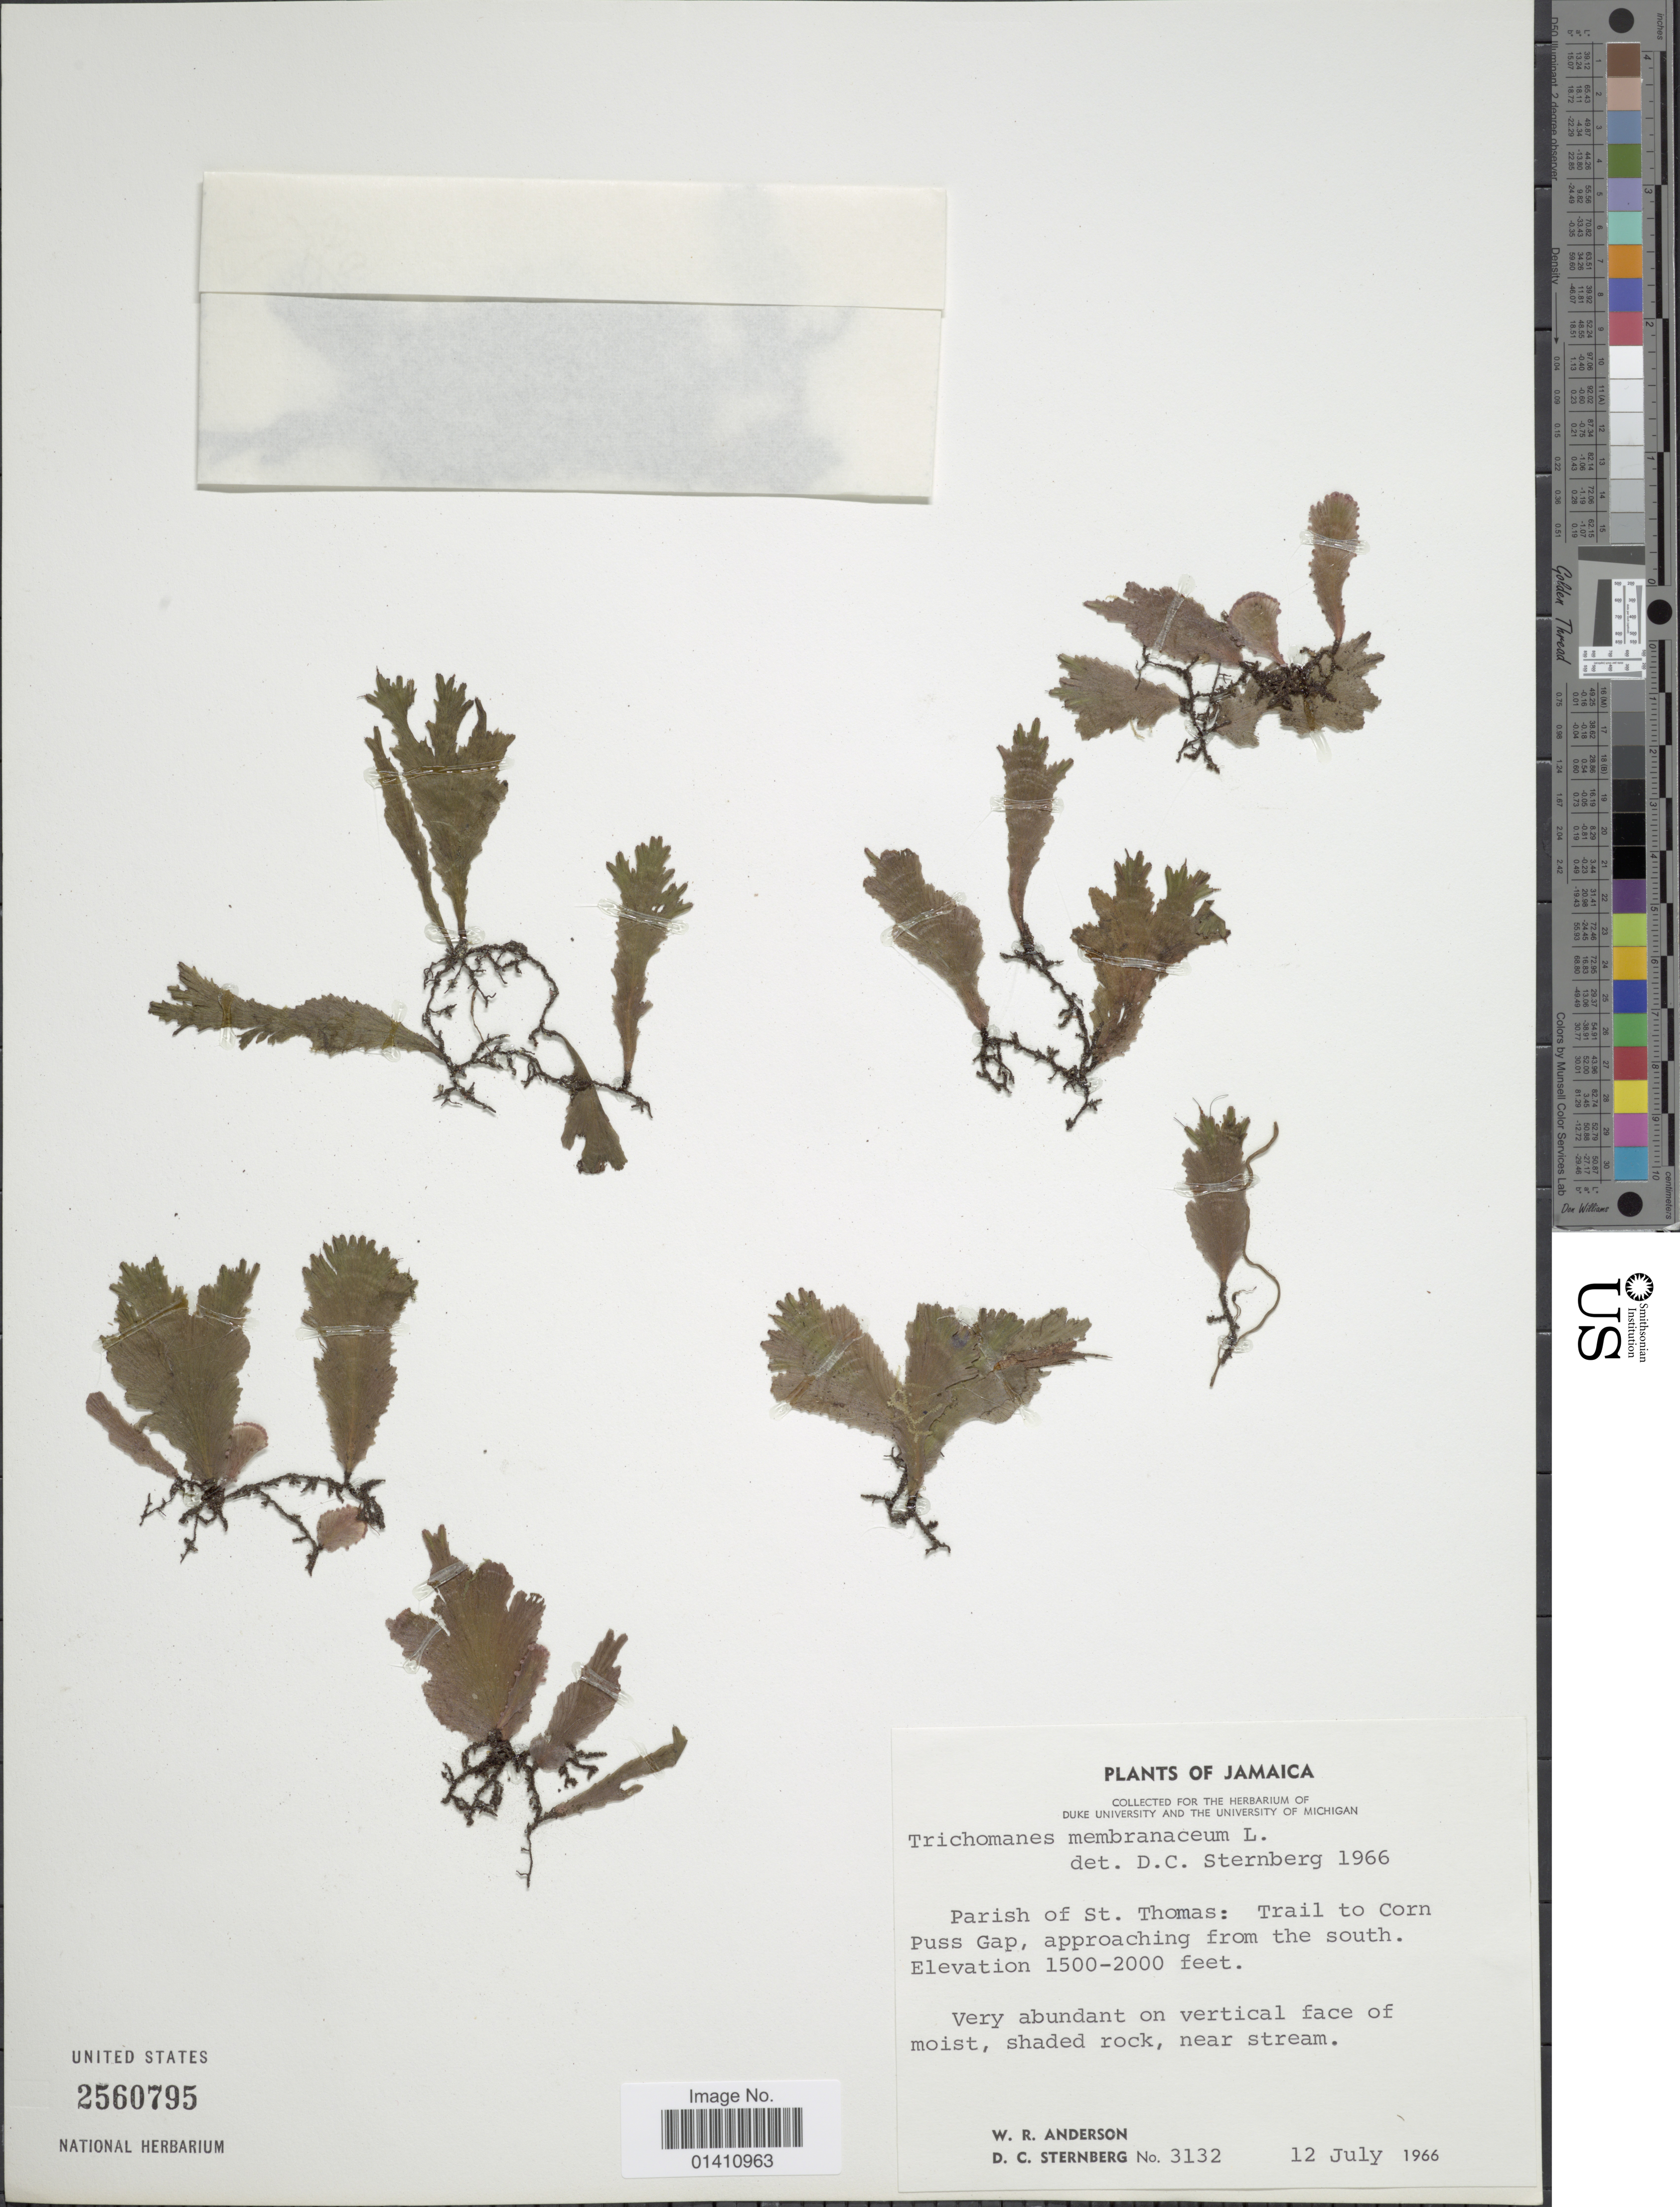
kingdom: Plantae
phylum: Tracheophyta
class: Polypodiopsida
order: Hymenophyllales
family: Hymenophyllaceae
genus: Didymoglossum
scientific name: Didymoglossum membranaceum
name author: (L.) Vareschi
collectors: W. Anderson & D. Sternberg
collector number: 3132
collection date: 1966-07-12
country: Jamaica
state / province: Saint Thomas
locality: Trail to Corn Puss Gap, approaching from the south.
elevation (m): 457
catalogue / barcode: US 2560795